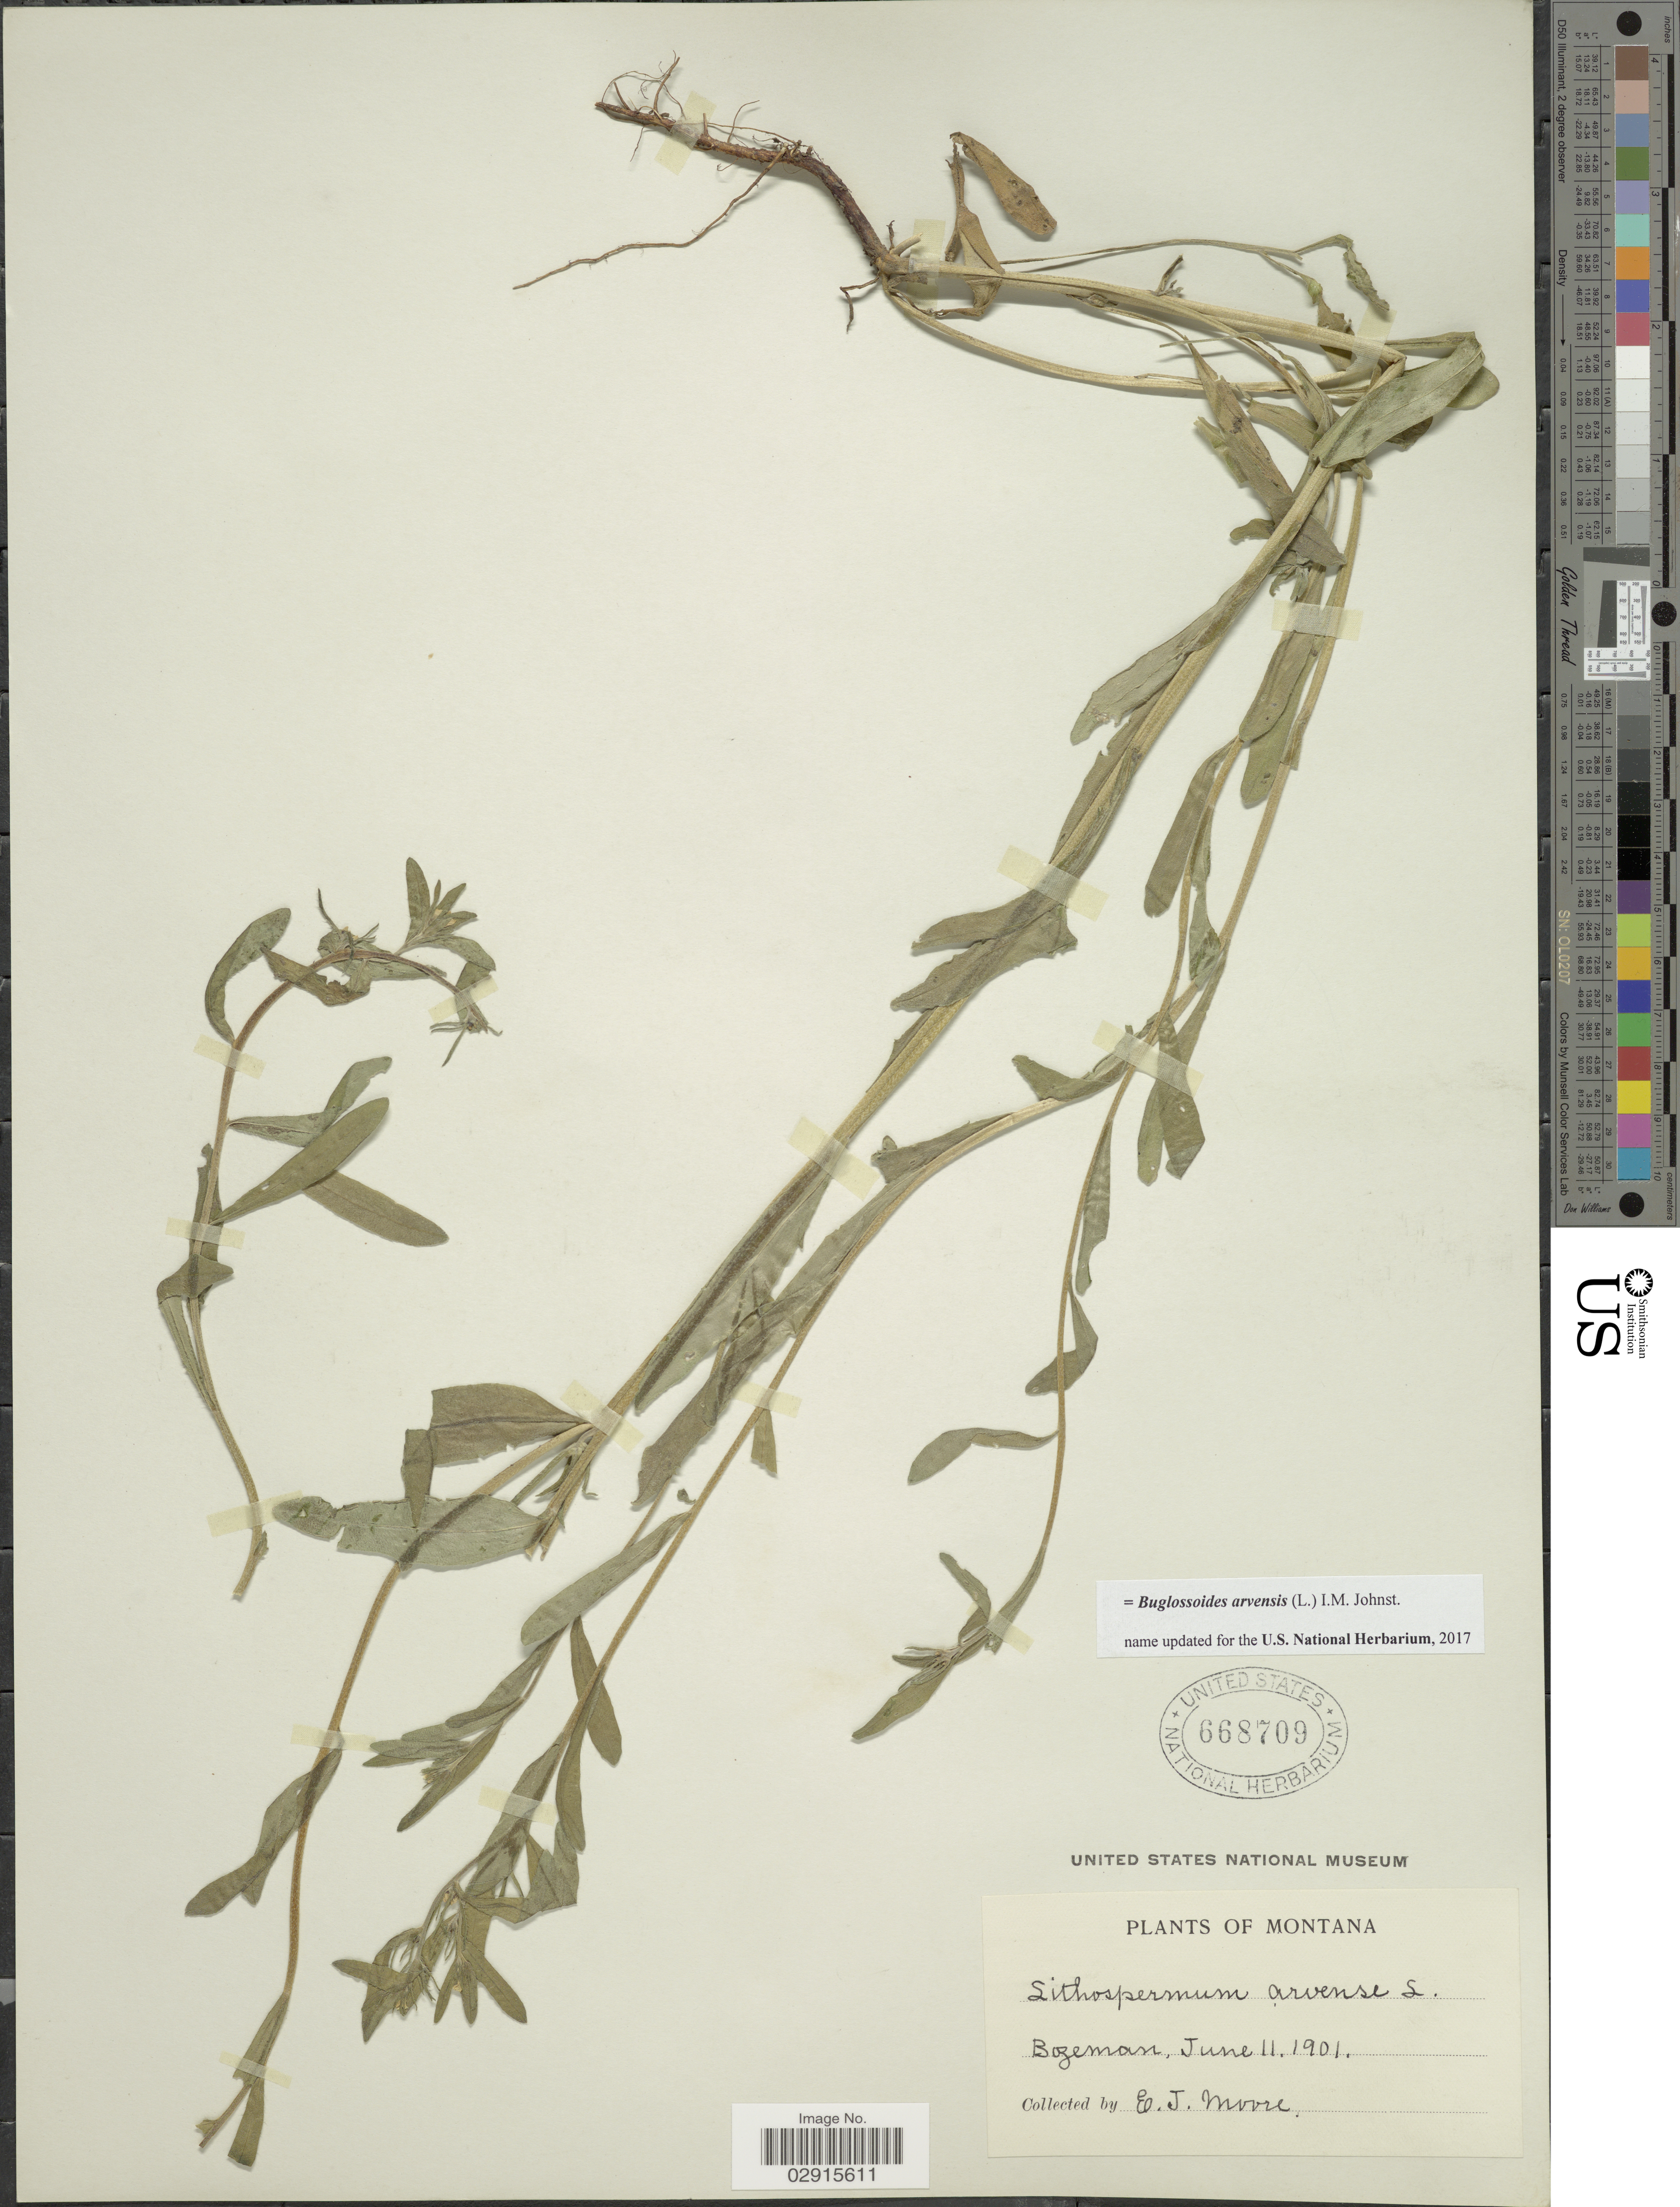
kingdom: Plantae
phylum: Tracheophyta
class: Magnoliopsida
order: Boraginales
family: Boraginaceae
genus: Buglossoides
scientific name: Buglossoides arvensis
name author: (L.) I.M. Johnst.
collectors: E. Moore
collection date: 1901-06-11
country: United States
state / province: Montana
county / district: Gallatin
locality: Bozeman.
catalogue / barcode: US 668709